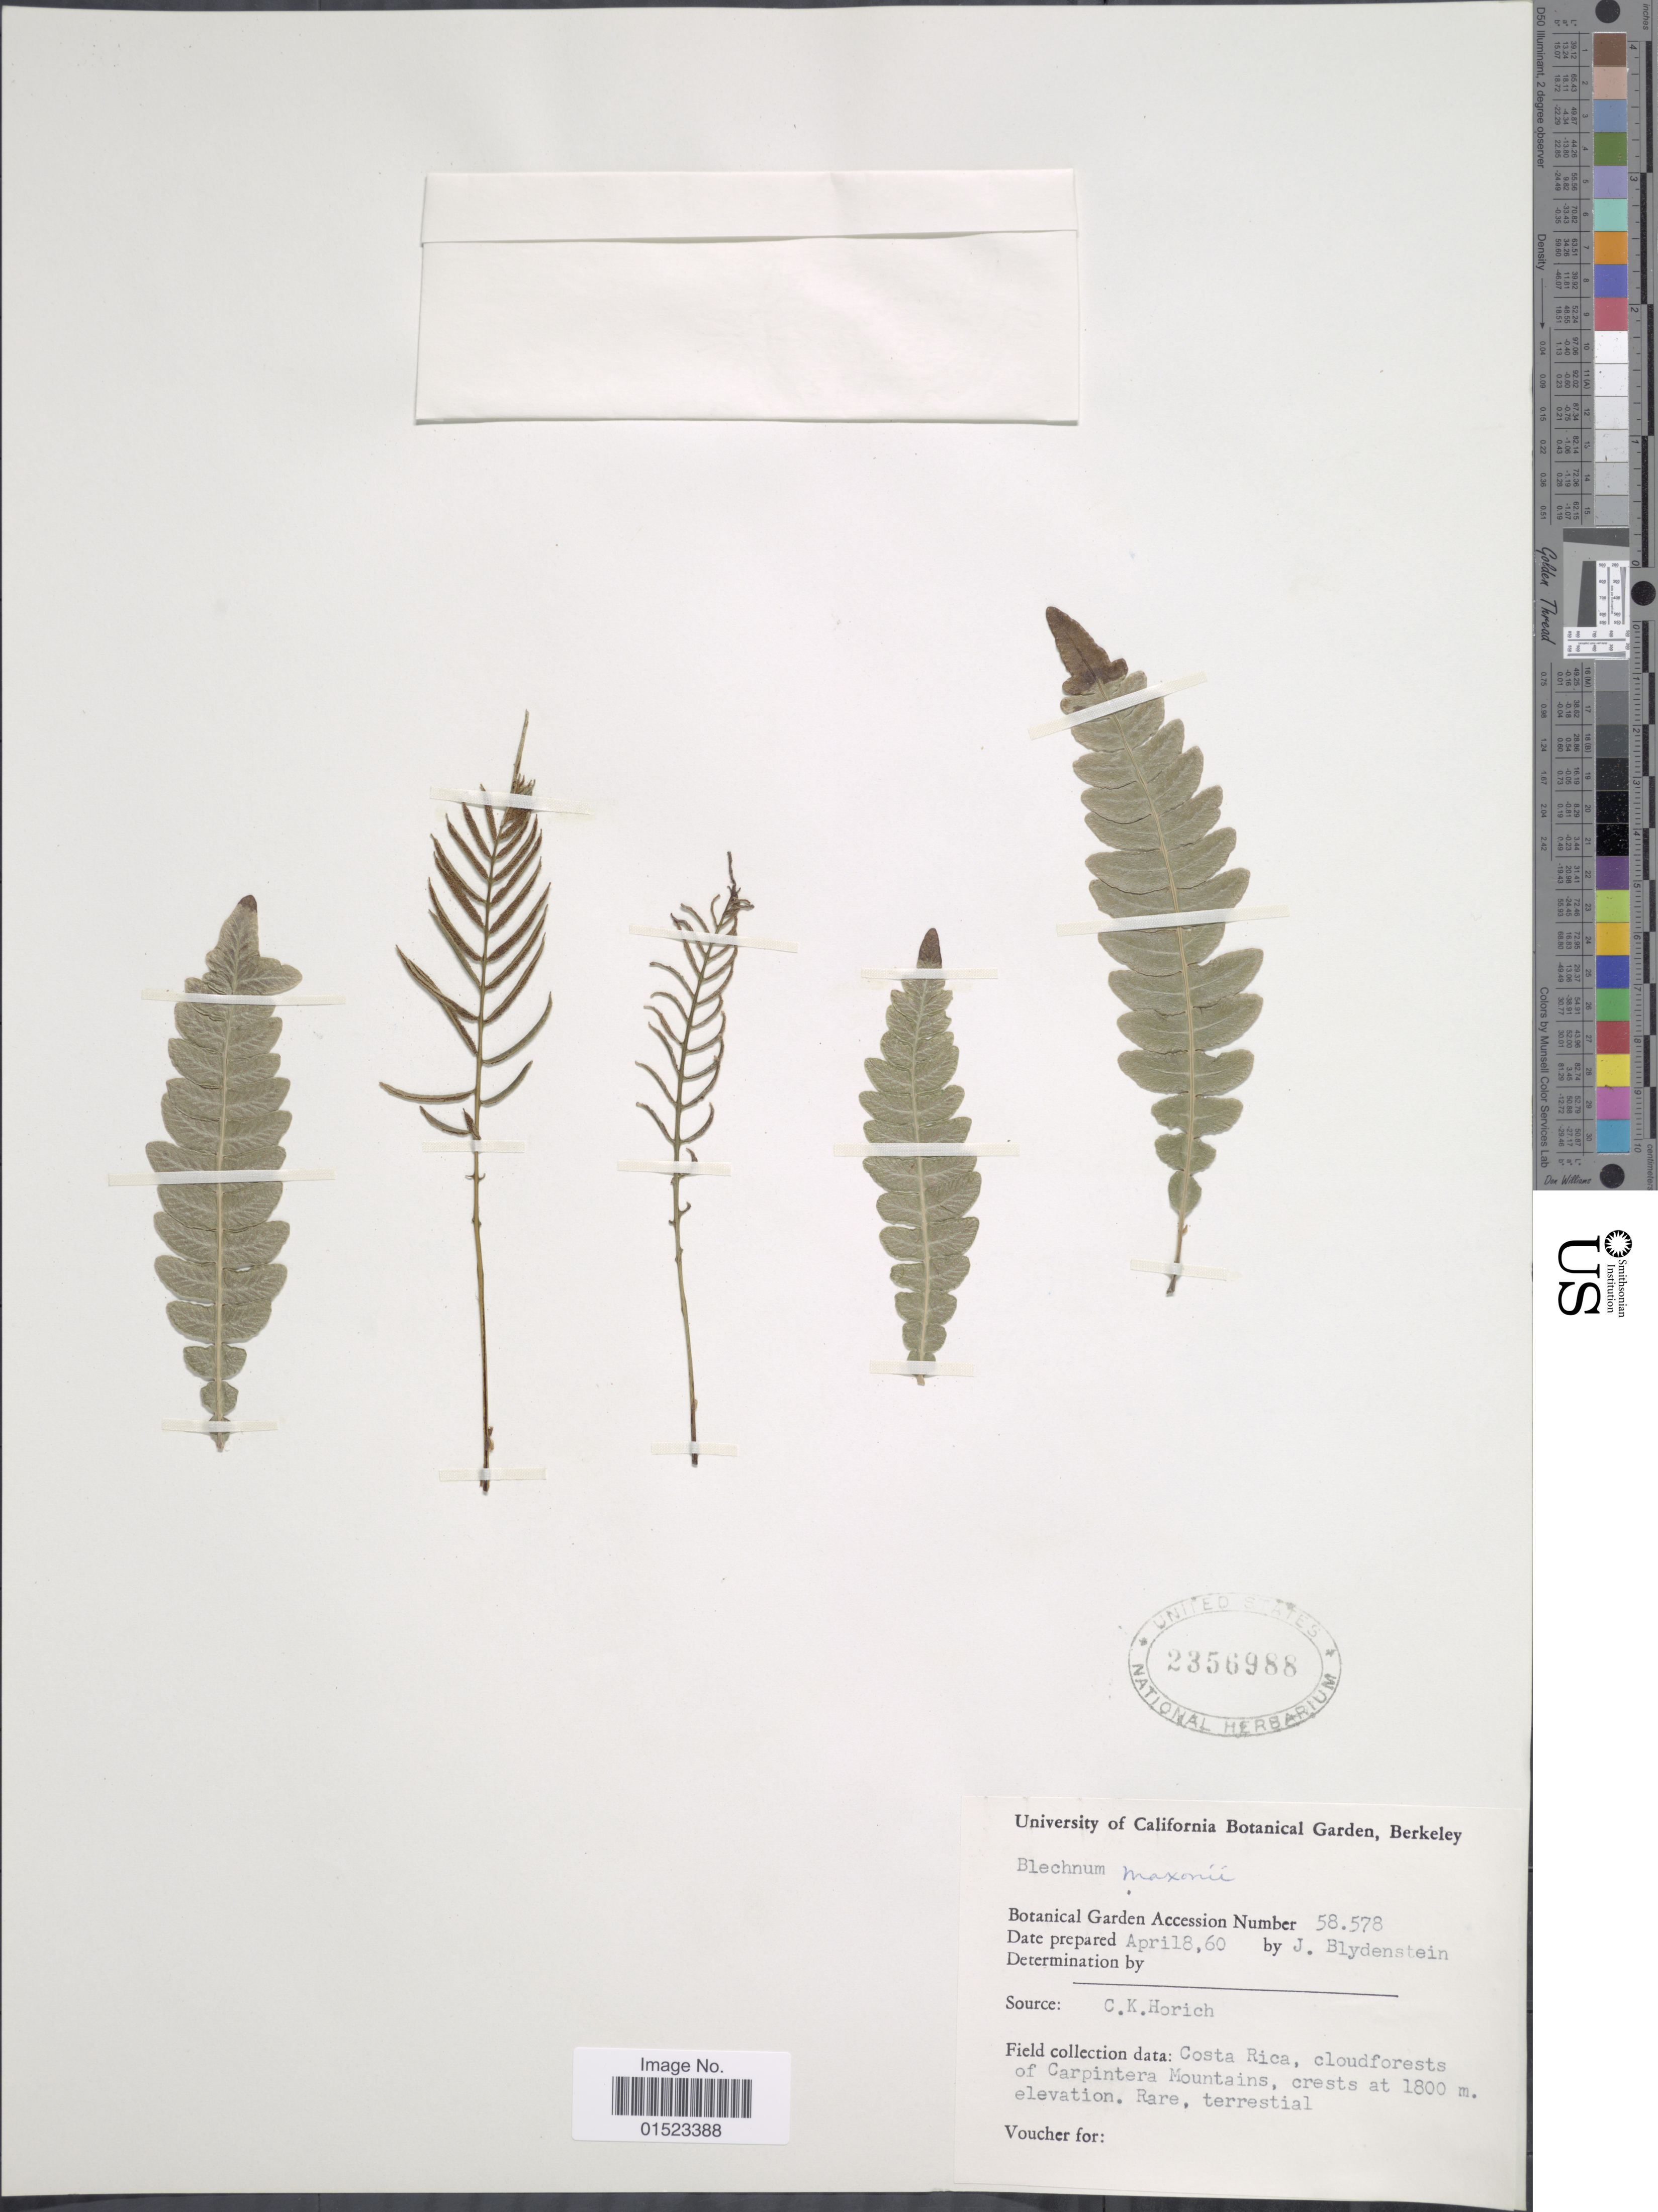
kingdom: Plantae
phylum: Tracheophyta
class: Polypodiopsida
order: Polypodiales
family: Blechnaceae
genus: Blechnum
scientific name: Blechnum maxonii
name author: (Broadh.) C. Chr.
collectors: J. Blydenstein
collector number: Botanical Garden Asseccion 58578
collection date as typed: Transcribed d/m/y: 8/4/60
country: United States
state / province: California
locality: University of California Botanical Garden, Field Collection Data, Cloudforest of Carpintera Mountains, Source: C.K. Horich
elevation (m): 1800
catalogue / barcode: US 2356988